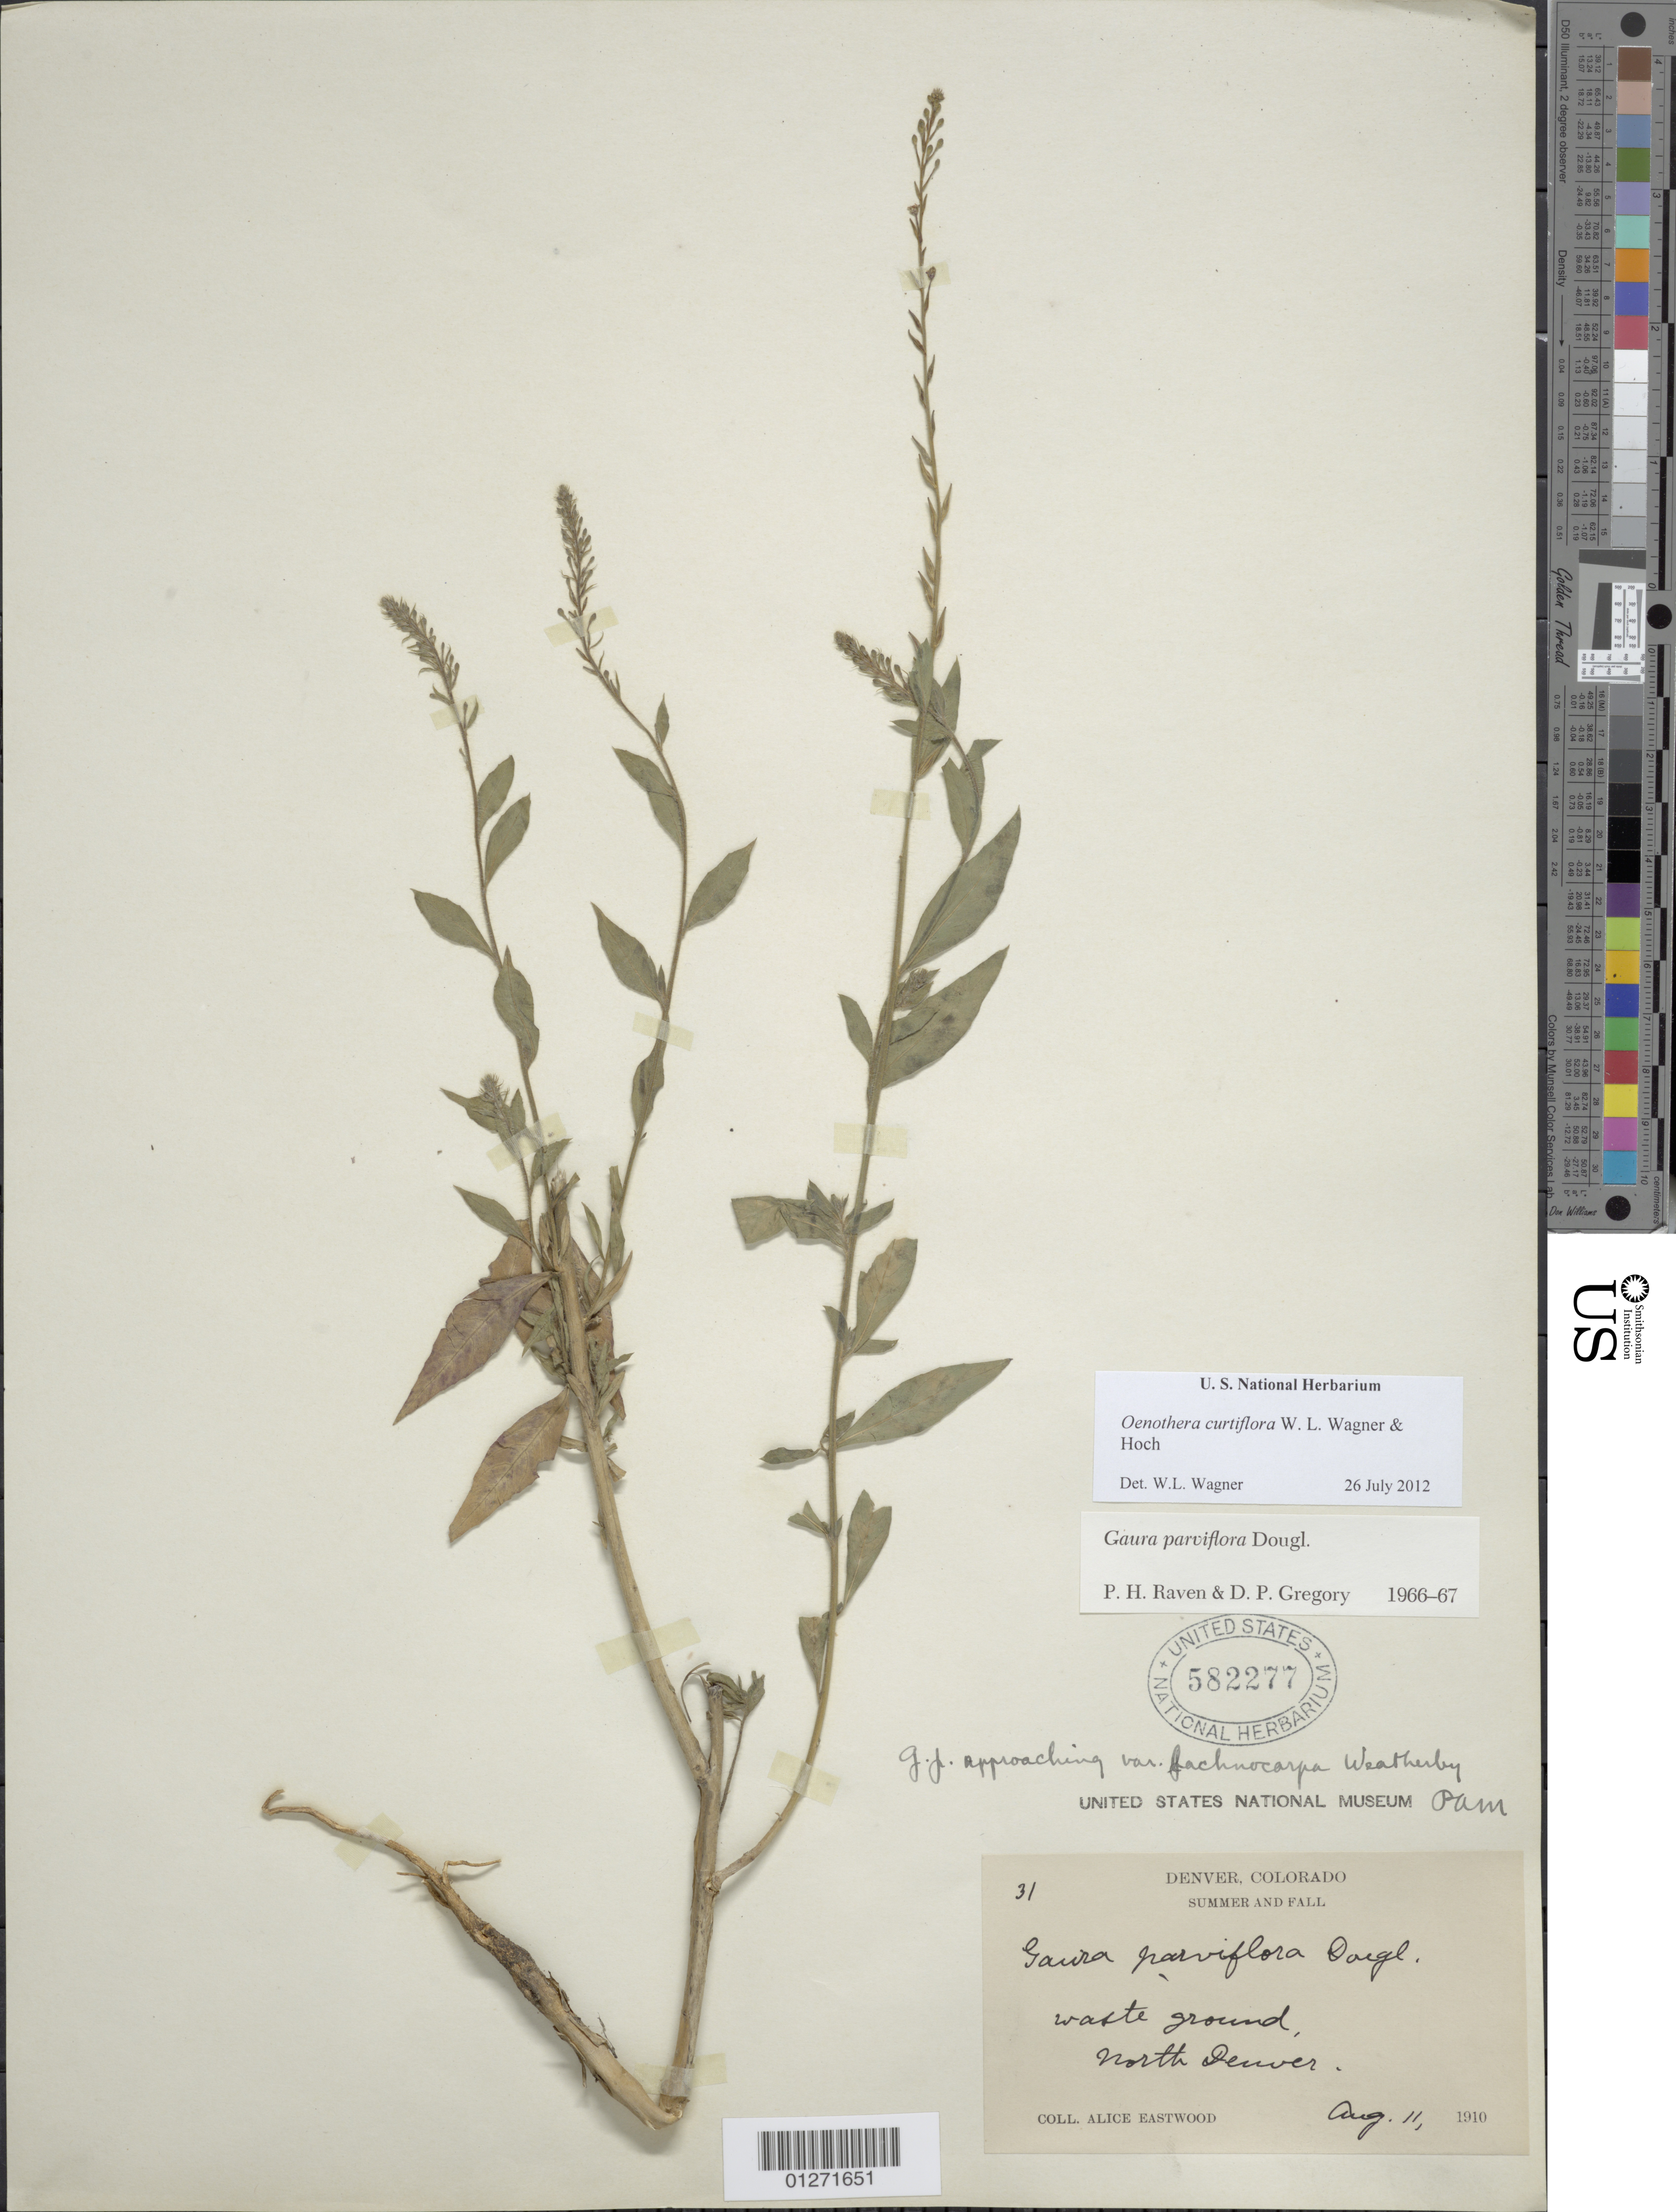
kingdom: Plantae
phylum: Tracheophyta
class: Magnoliopsida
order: Myrtales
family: Onagraceae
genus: Oenothera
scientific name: Oenothera curtiflora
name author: W.L. Wagner & Hoch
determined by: Wagner, W. L., (BOT), Smithsonian Institution - National Museum of Natural History (UNITED STATES)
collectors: A. Eastwood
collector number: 31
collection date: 1910-08-11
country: United States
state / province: Colorado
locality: North Denver.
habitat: Waste ground.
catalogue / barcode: US 582277